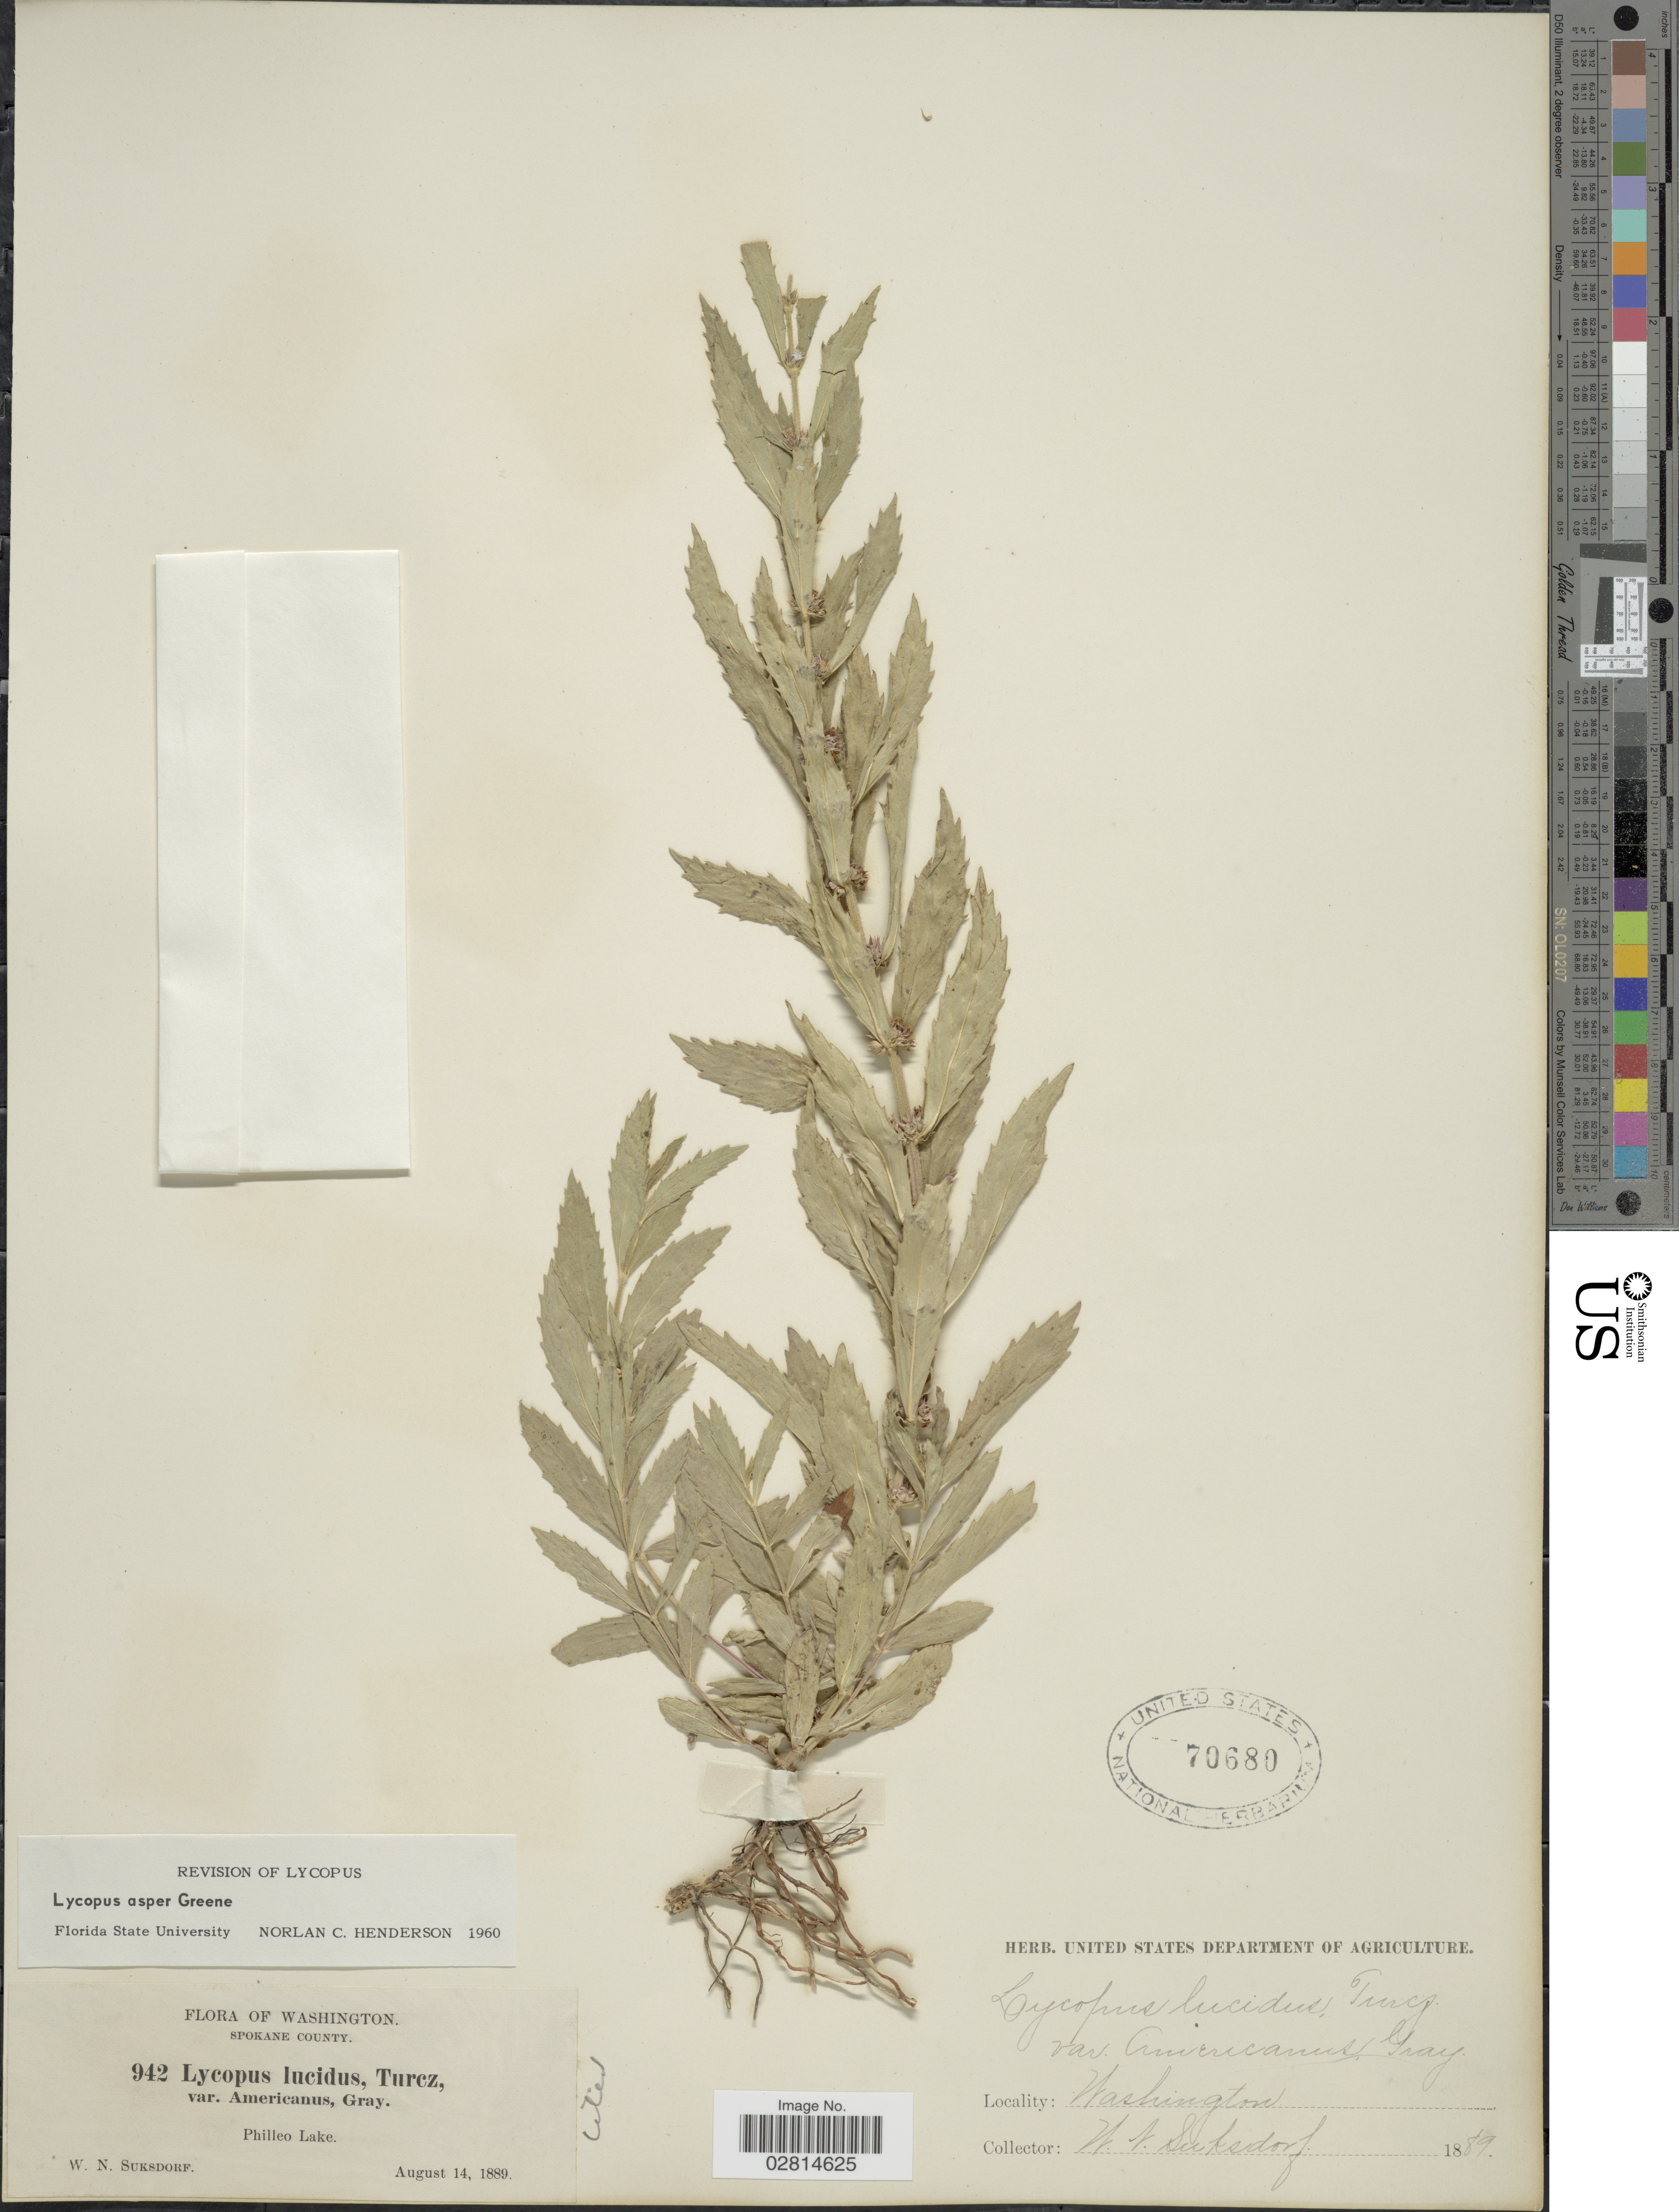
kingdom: Plantae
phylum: Tracheophyta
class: Magnoliopsida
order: Lamiales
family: Lamiaceae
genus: Lycopus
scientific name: Lycopus asper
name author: Greene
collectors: W. N. Suksdorf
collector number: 942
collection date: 1889-08-14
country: United States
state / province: Washington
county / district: Spokane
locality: Spokane County. Philleo Lake.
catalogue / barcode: US 70680